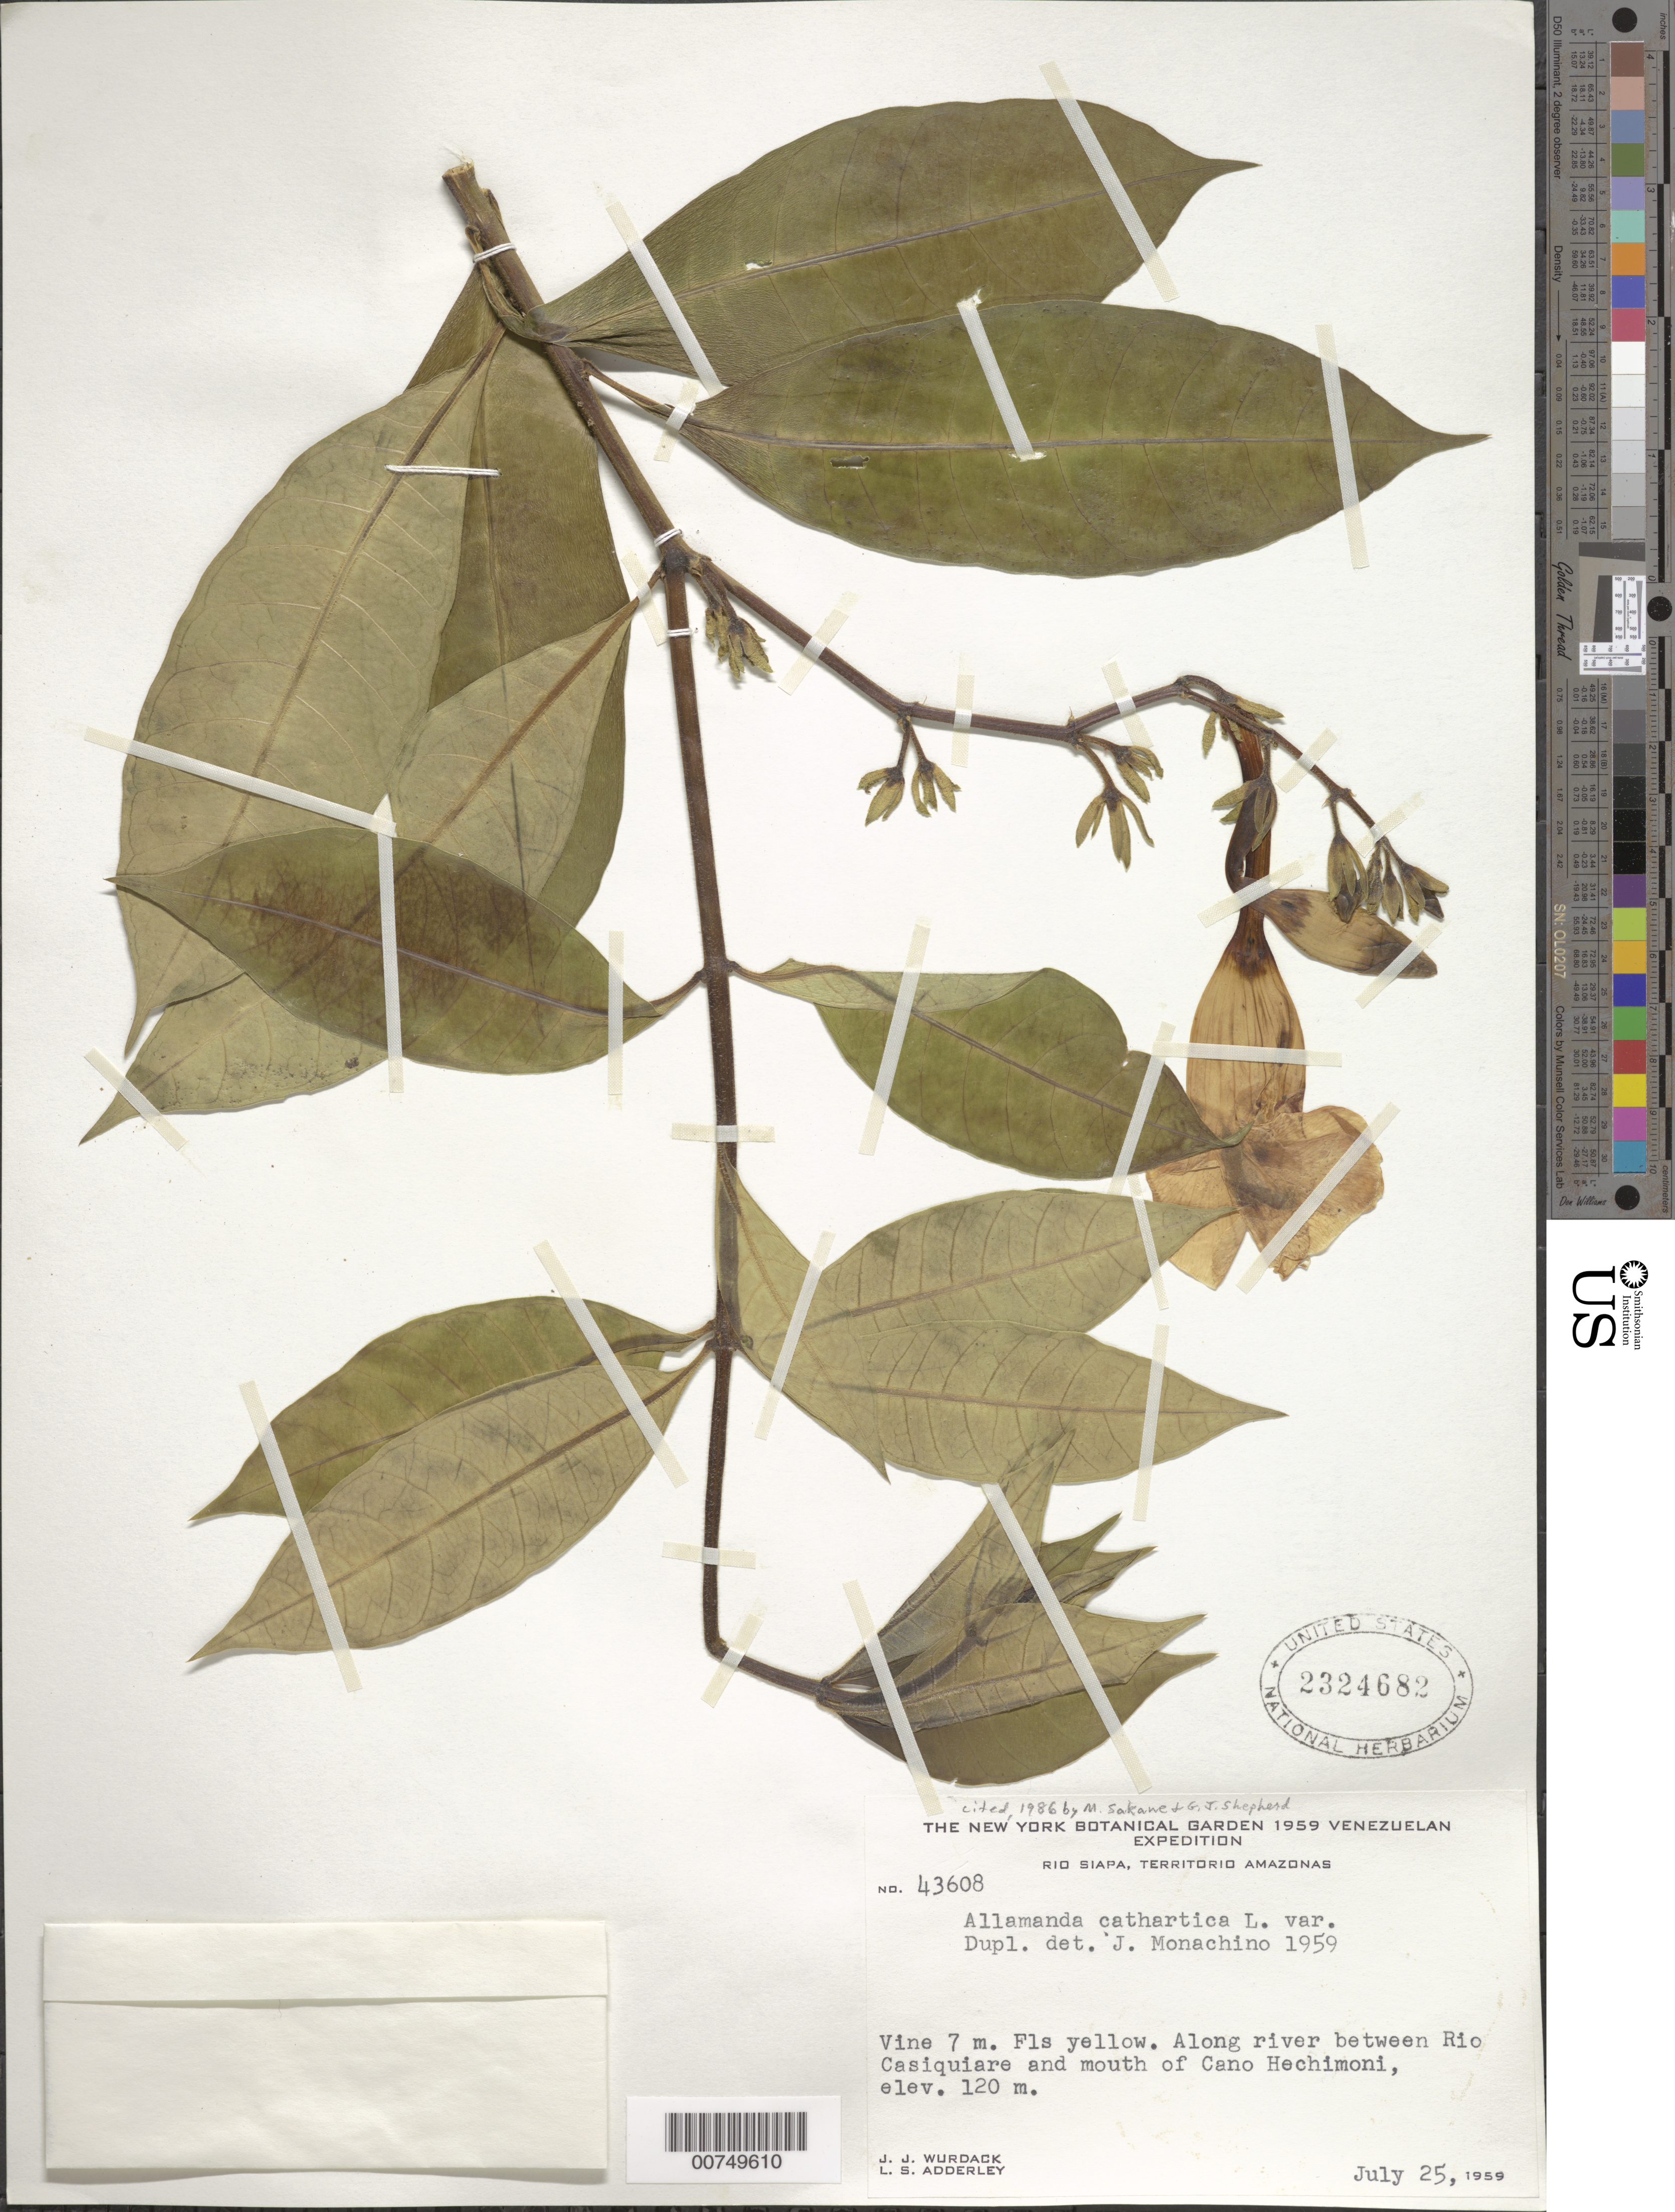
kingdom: Plantae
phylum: Tracheophyta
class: Magnoliopsida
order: Gentianales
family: Apocynaceae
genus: Allamanda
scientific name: Allamanda cathartica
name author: L.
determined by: Monachino, J. V.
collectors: J. J. Wurdack & L. S. Adderley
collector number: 43608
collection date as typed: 25-Jul-59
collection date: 1959-07-25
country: Venezuela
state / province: Amazonas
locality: Río Siapa, between Río Casiquiare & mouth of Caño Hechimoni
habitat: Along river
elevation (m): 120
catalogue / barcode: US 2324682